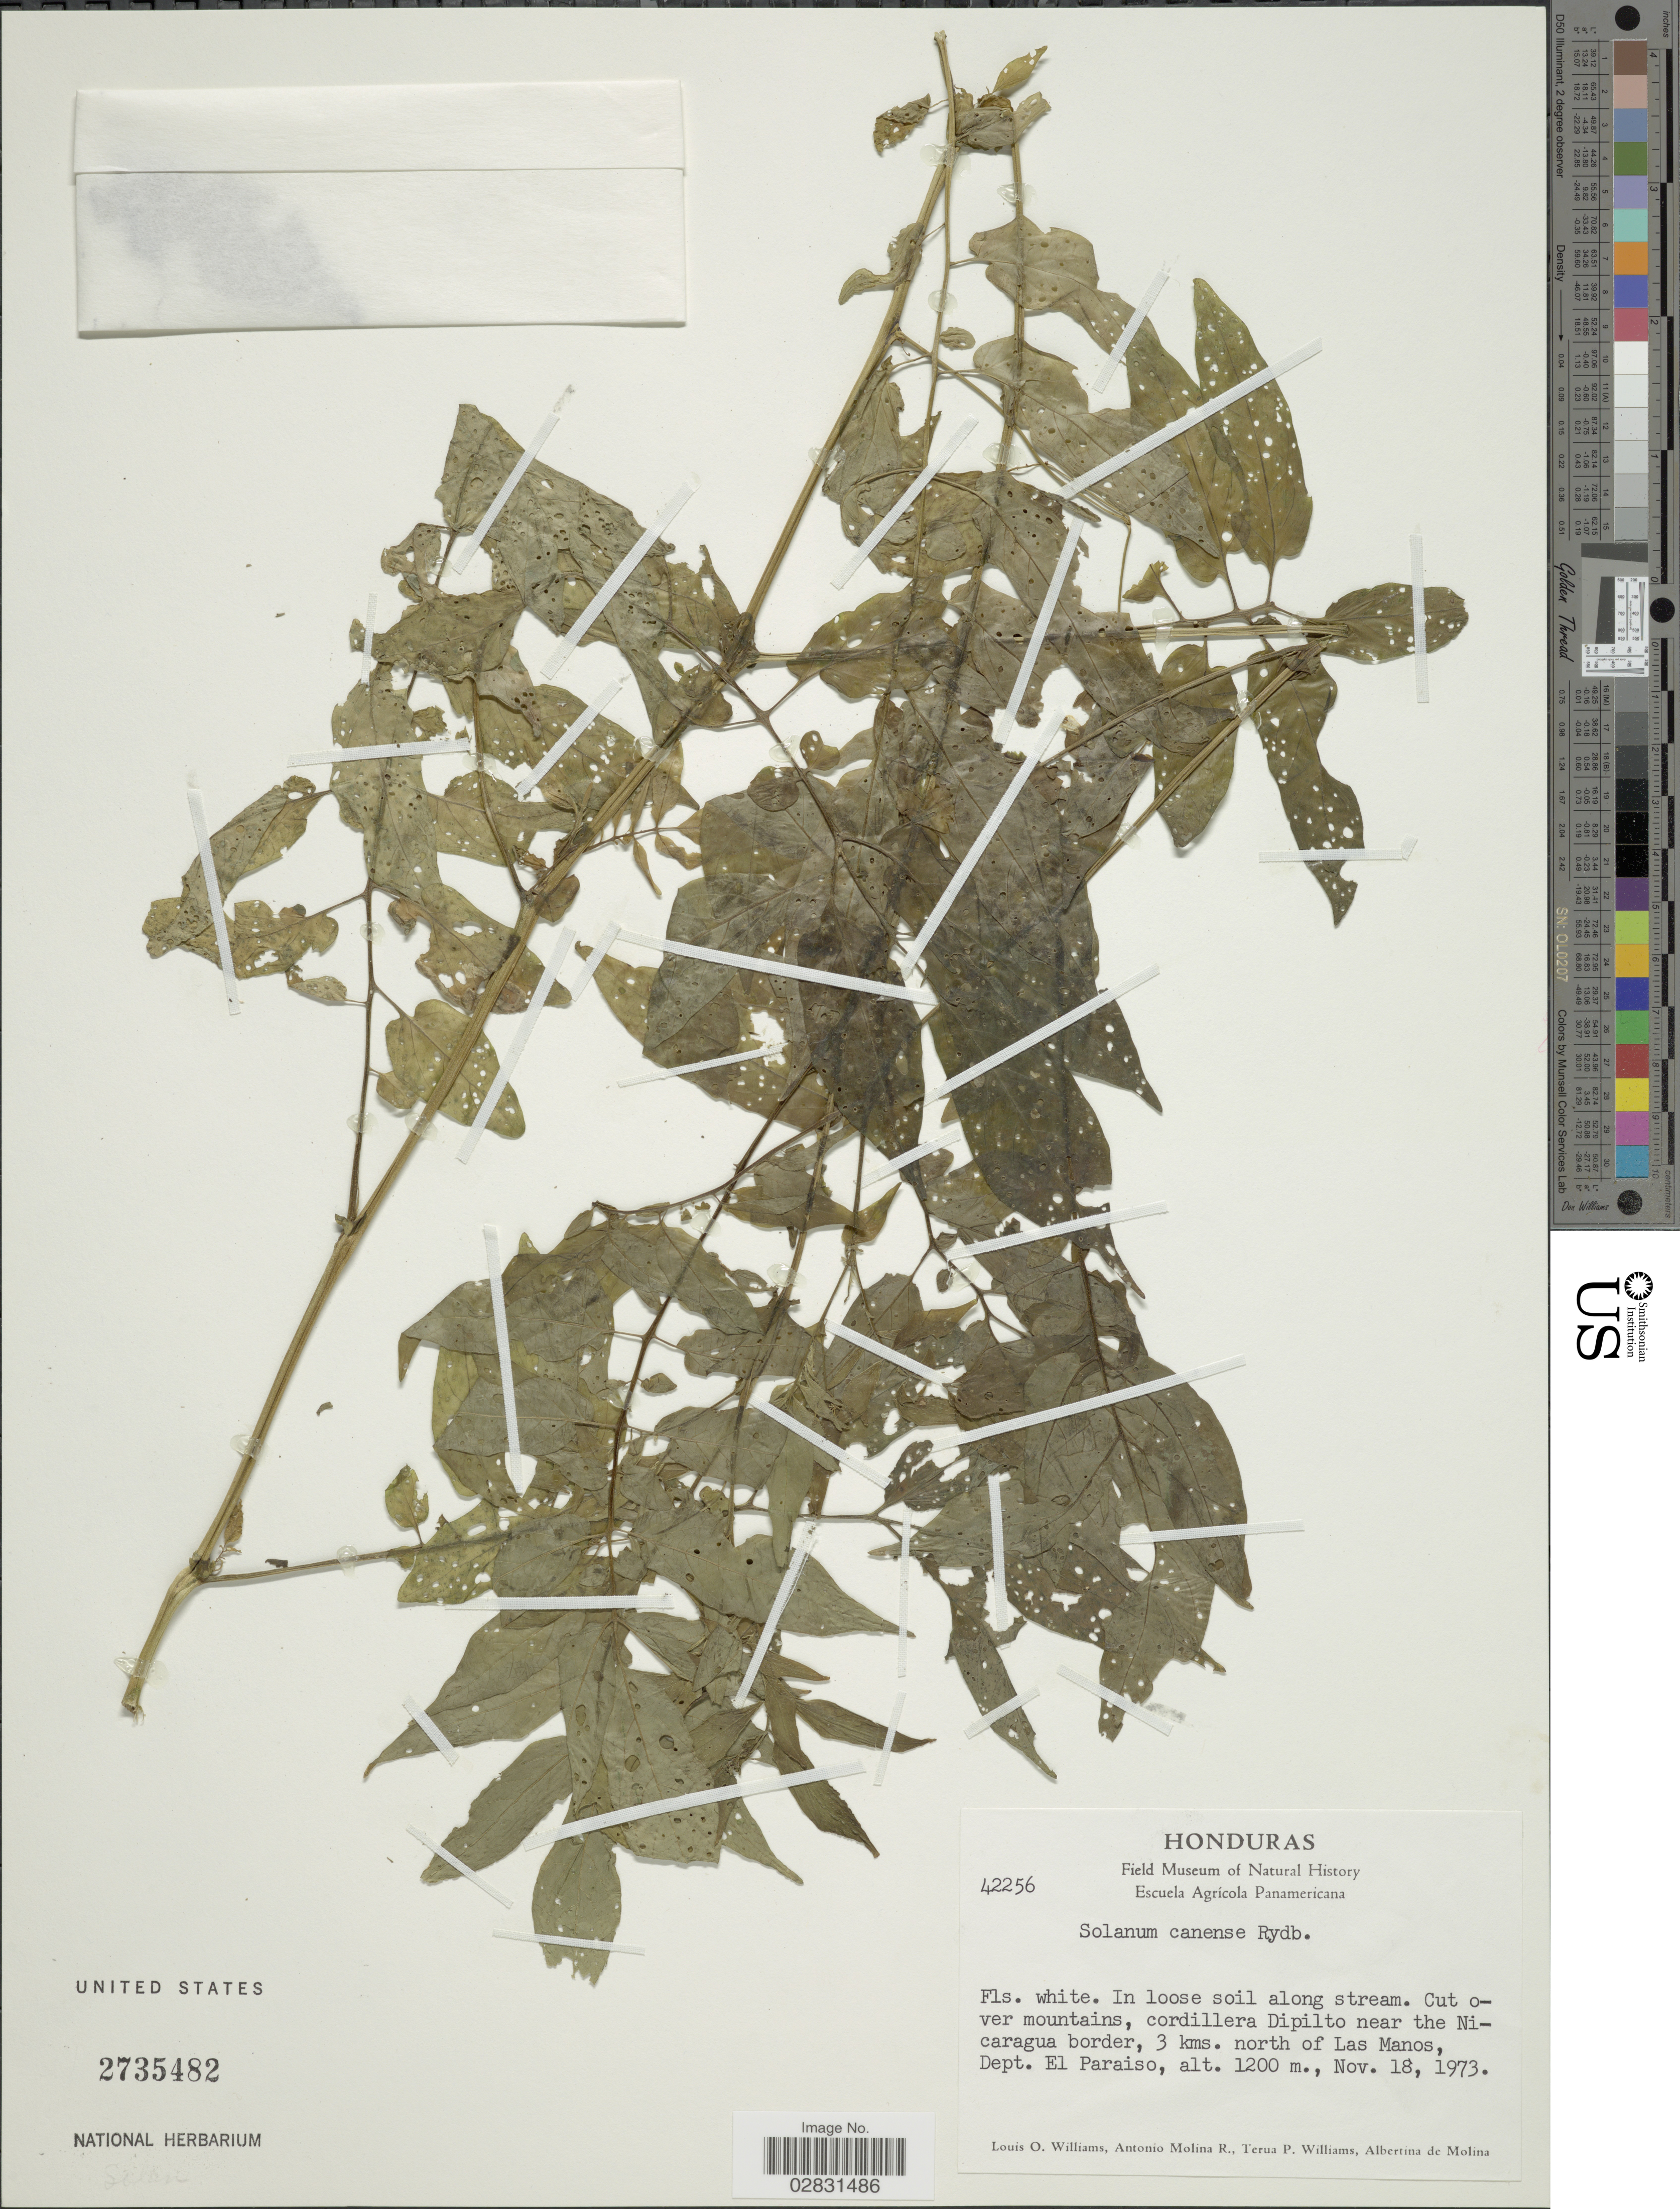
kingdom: Plantae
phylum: Tracheophyta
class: Magnoliopsida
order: Solanales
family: Solanaceae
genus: Solanum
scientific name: Solanum canense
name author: Rydb.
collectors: L. O. Williams, A. Molina R., T. Williams & A. R. Molina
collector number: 42256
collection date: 1973-11-18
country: Honduras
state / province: El Paraíso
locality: Cut over mountains, cordillera Dipilto, near the Nicaragua border, 3 kms. north of Las Manos, Dept. El Paraiso.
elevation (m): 1200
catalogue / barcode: US 2735482